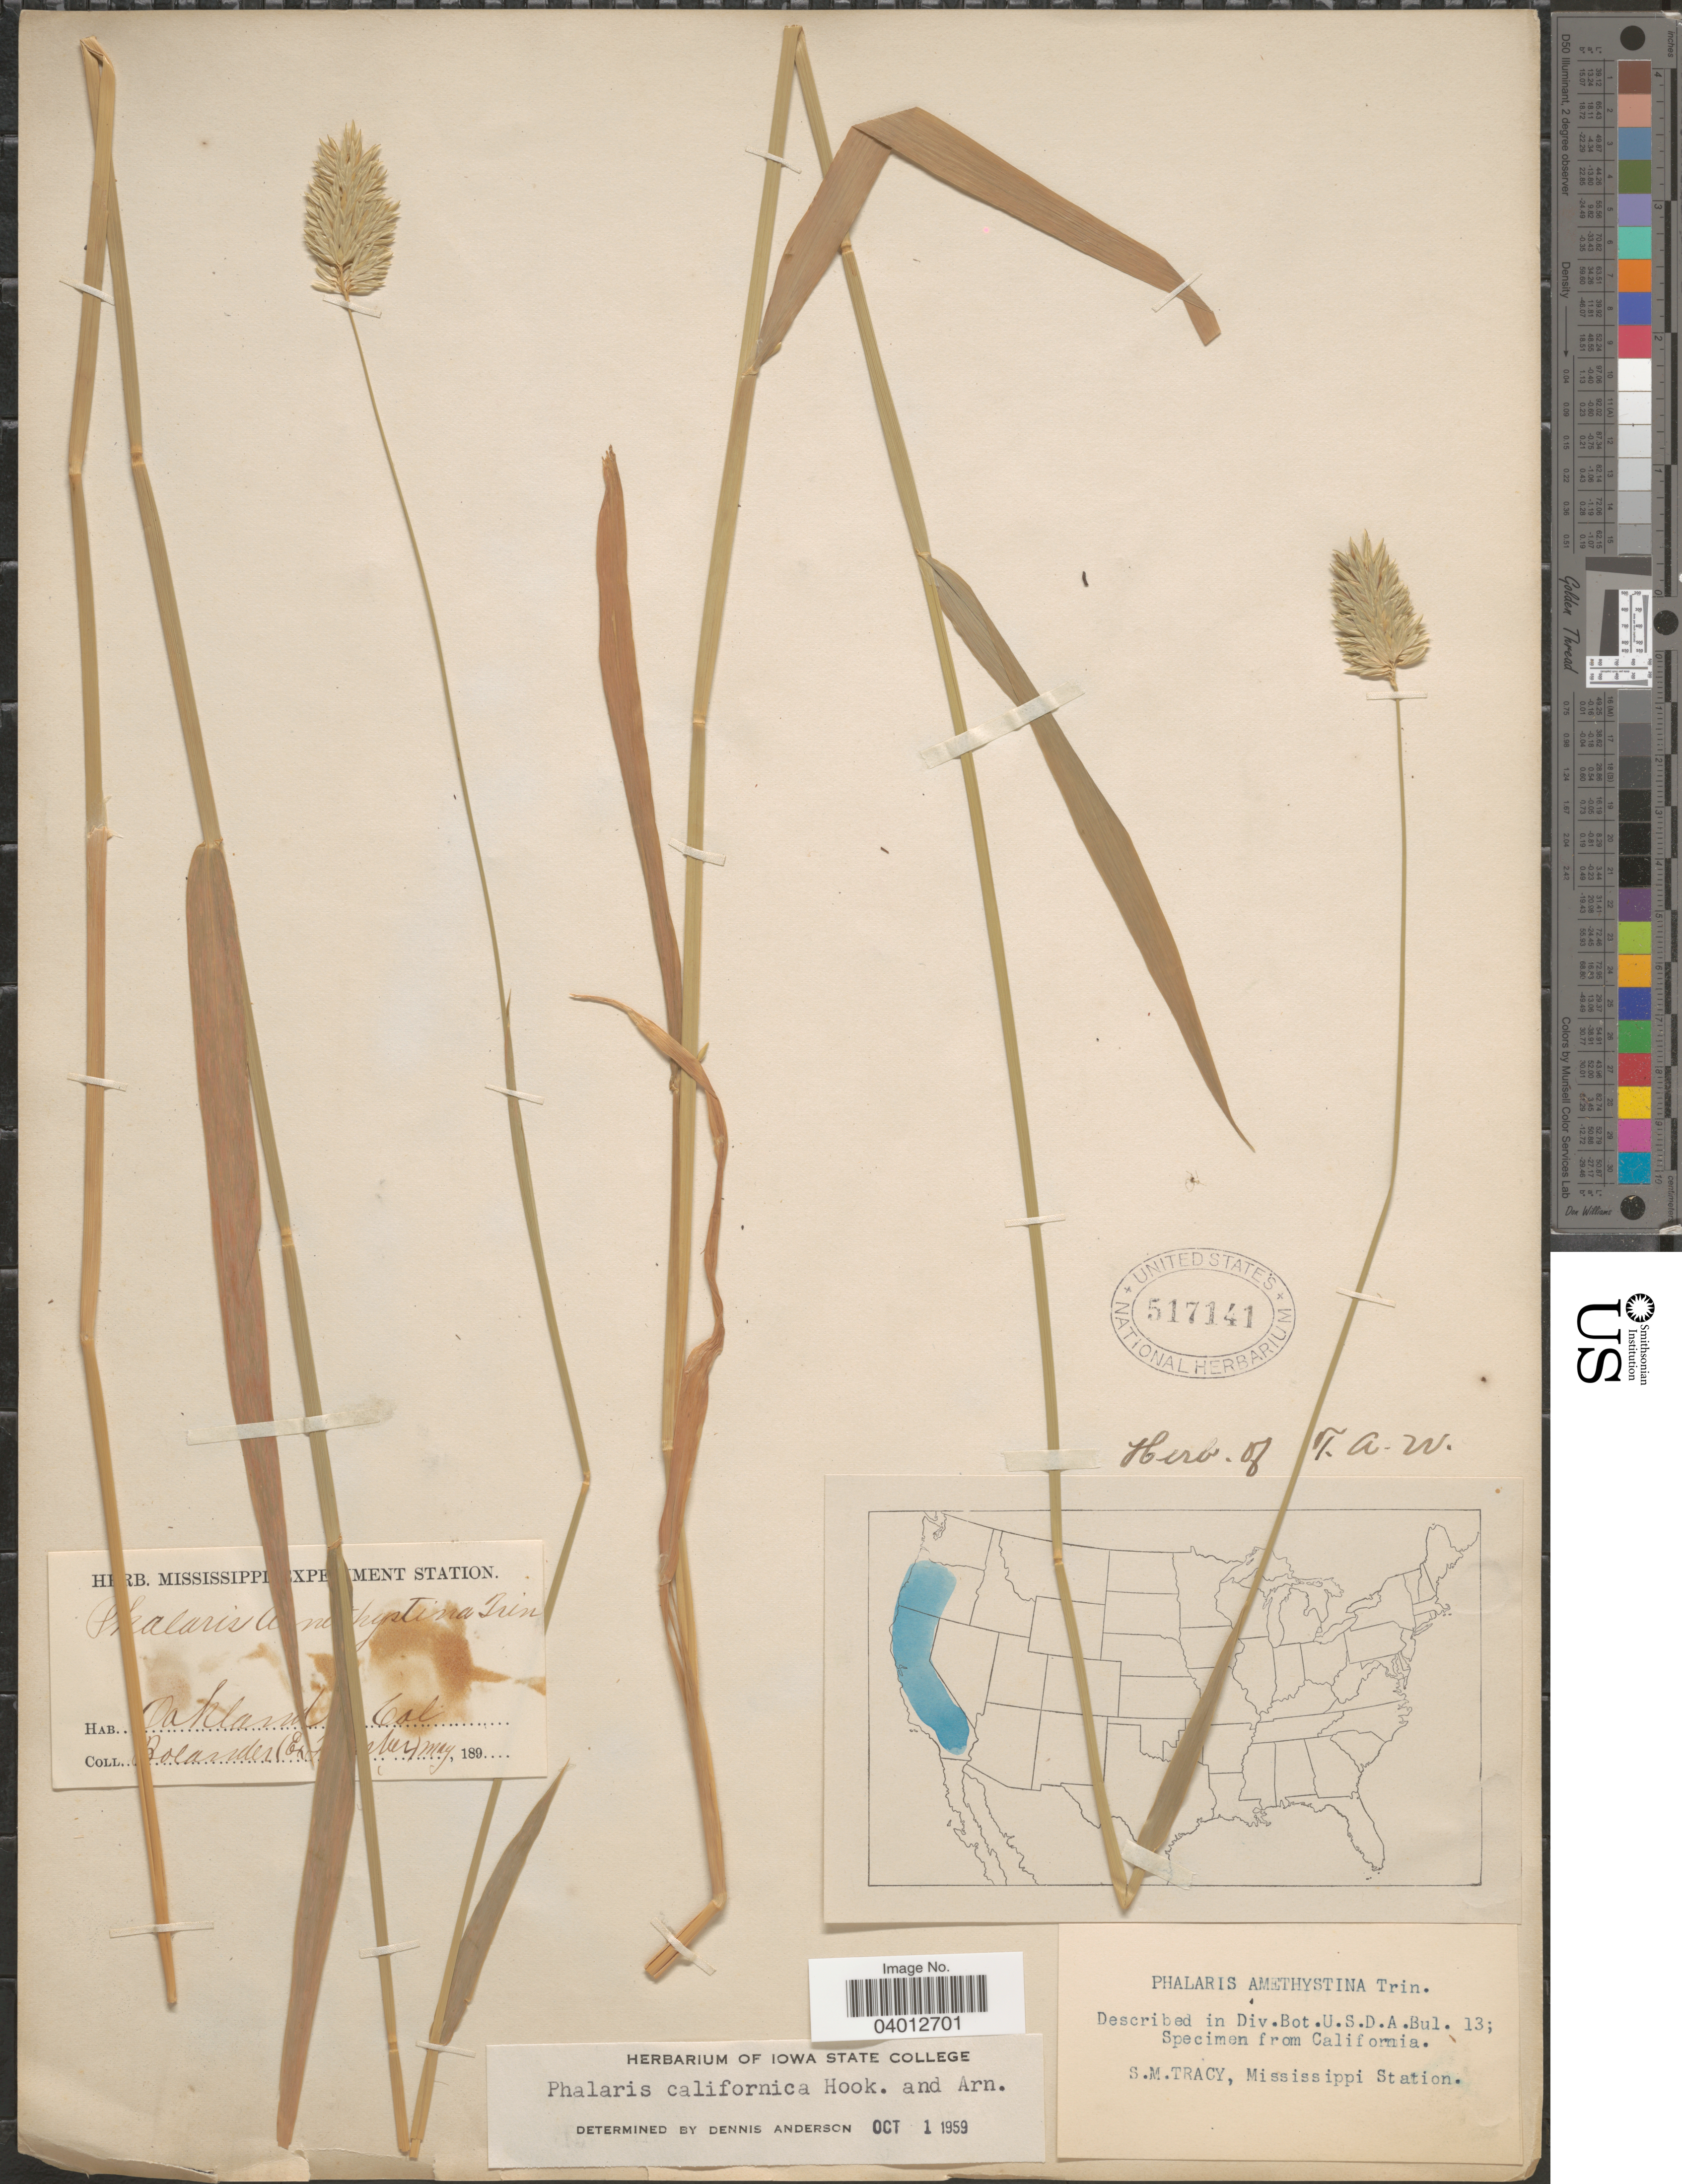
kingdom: Plantae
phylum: Tracheophyta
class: Liliopsida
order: Poales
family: Poaceae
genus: Phalaris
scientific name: Phalaris californica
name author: Hook. & Arn.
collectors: H. Bolander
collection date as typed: May 189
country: United States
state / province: California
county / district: Alameda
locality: Oakland.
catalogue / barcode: US 517141